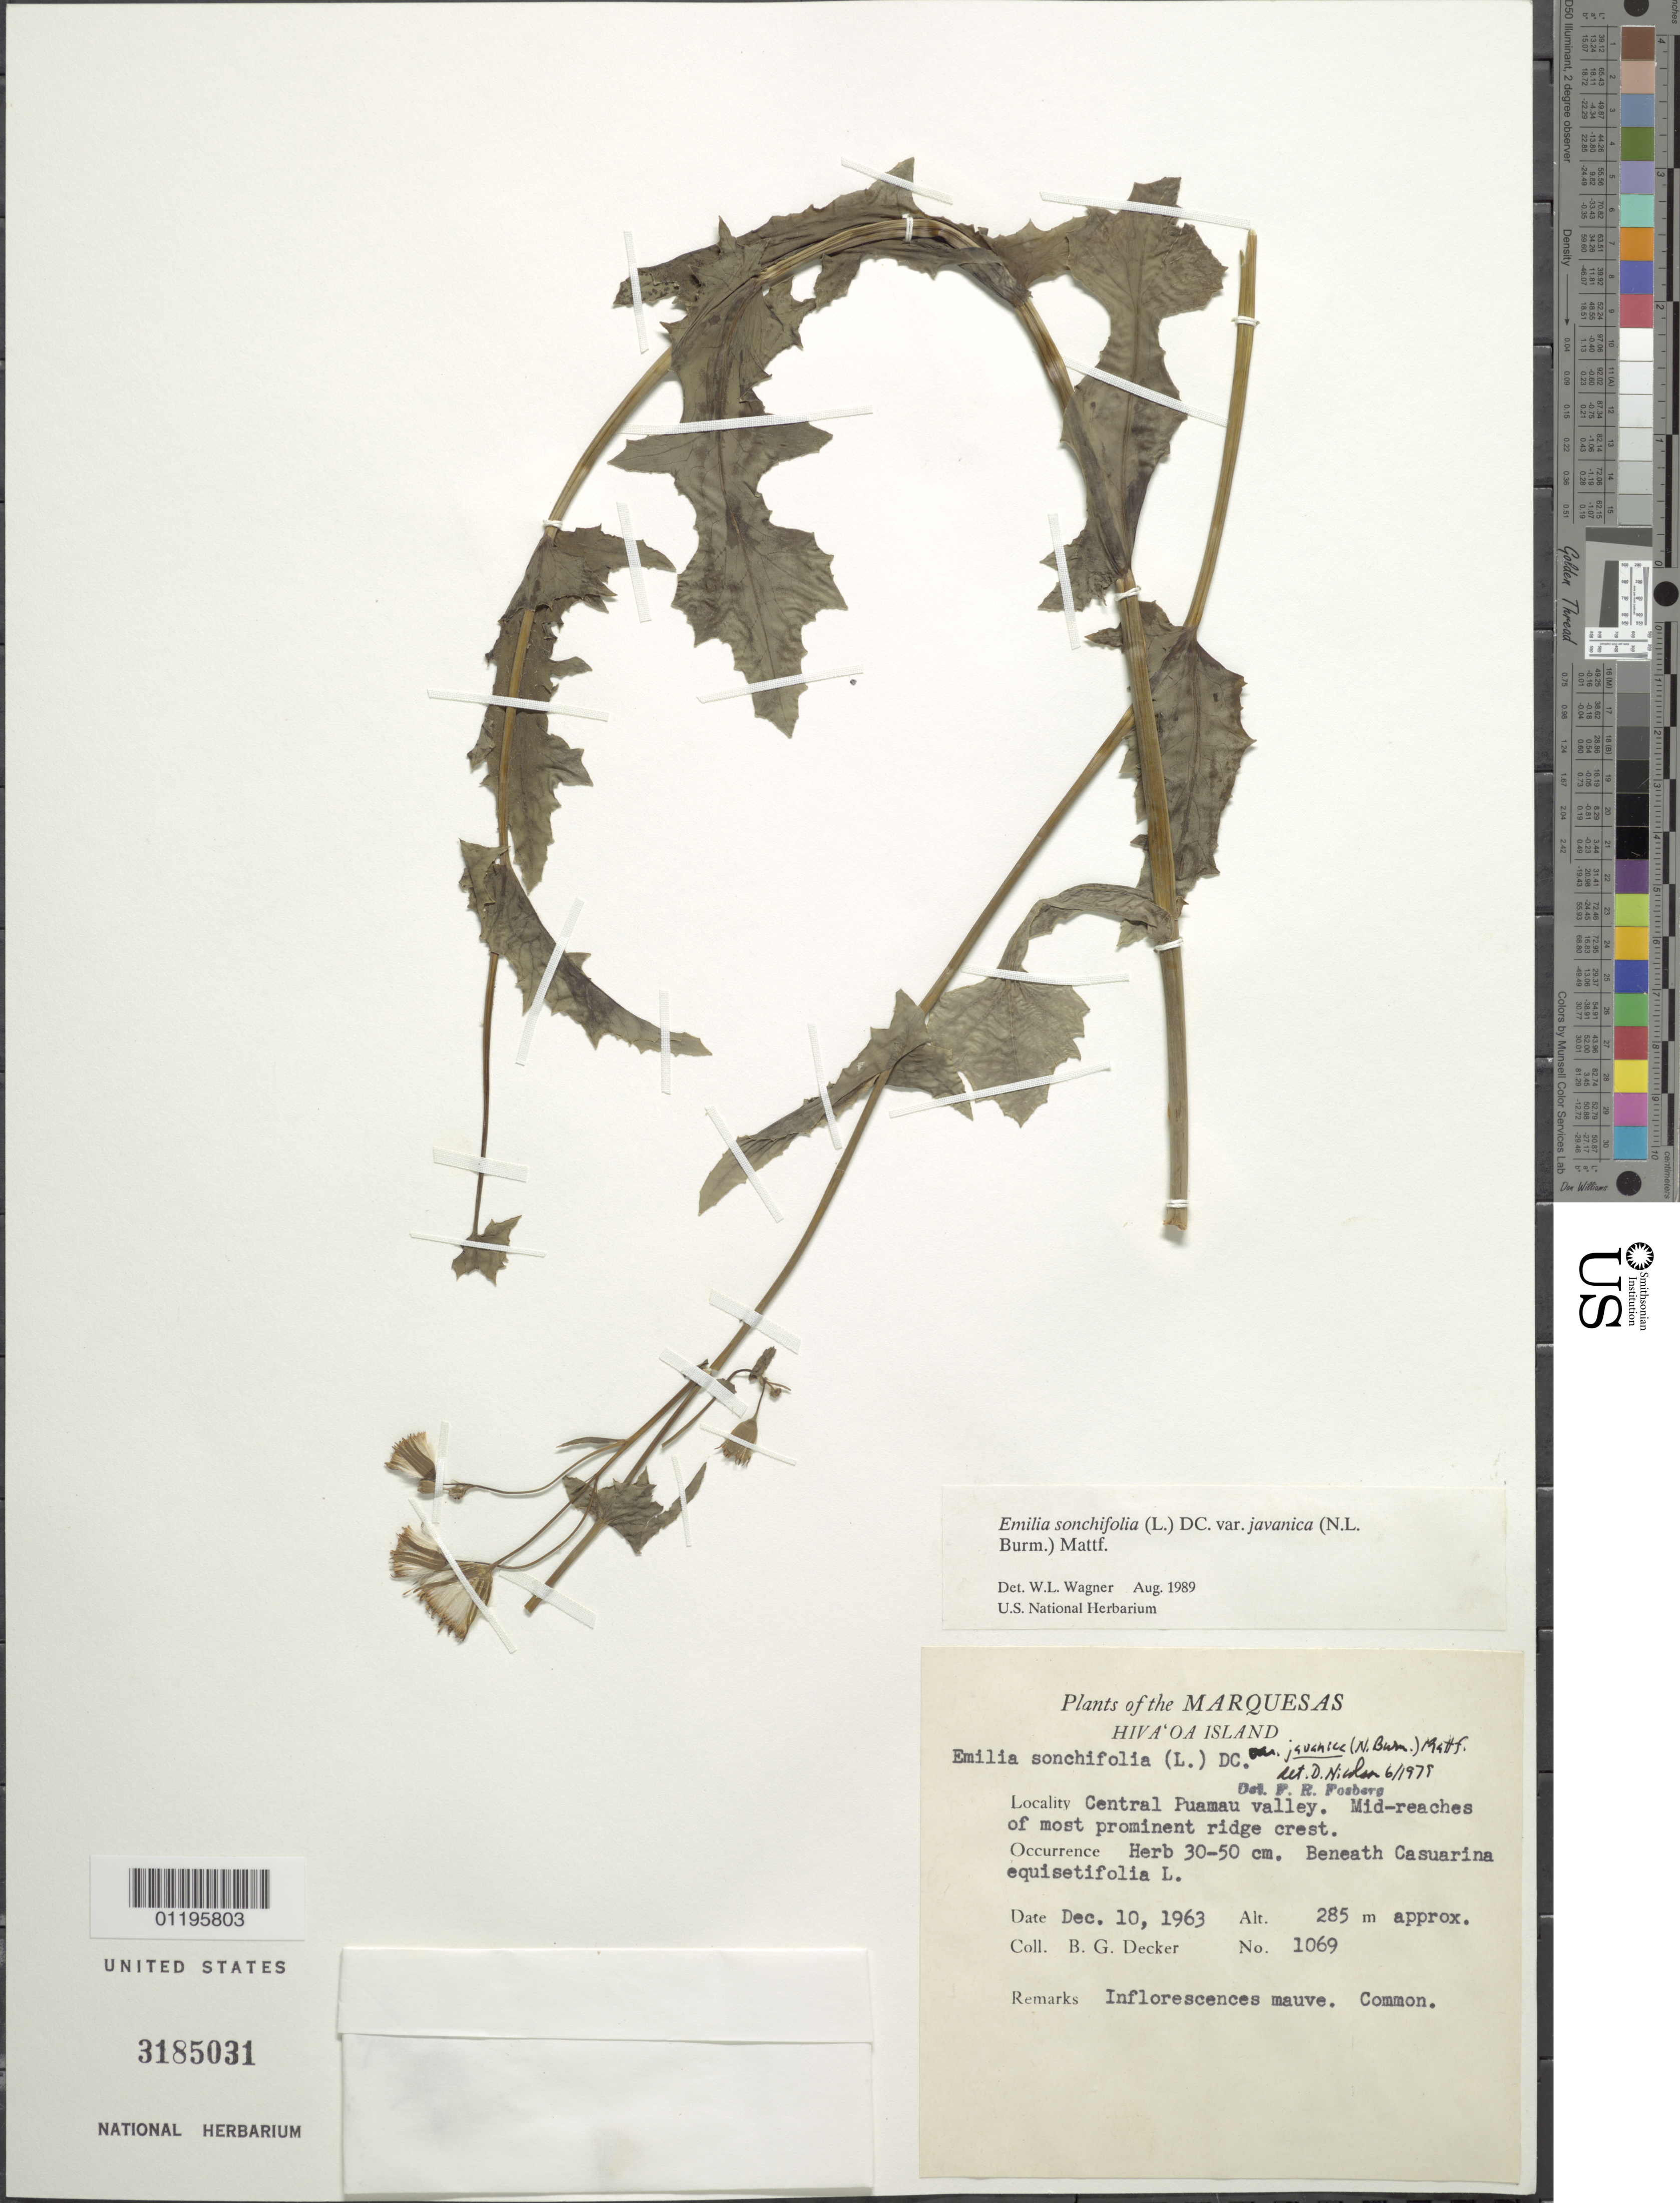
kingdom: Plantae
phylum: Tracheophyta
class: Magnoliopsida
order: Asterales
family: Asteraceae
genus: Emilia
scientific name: Emilia sonchifolia var. javanica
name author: (Burm. f.) Mattf.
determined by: Wagner, W. L., (BOT), Smithsonian Institution - National Museum of Natural History (UNITED STATES)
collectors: B. G. Decker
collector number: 1069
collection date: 1963-12-10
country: French Polynesia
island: Hiva Oa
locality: central Puamau Valley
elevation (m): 285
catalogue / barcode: US 3185031